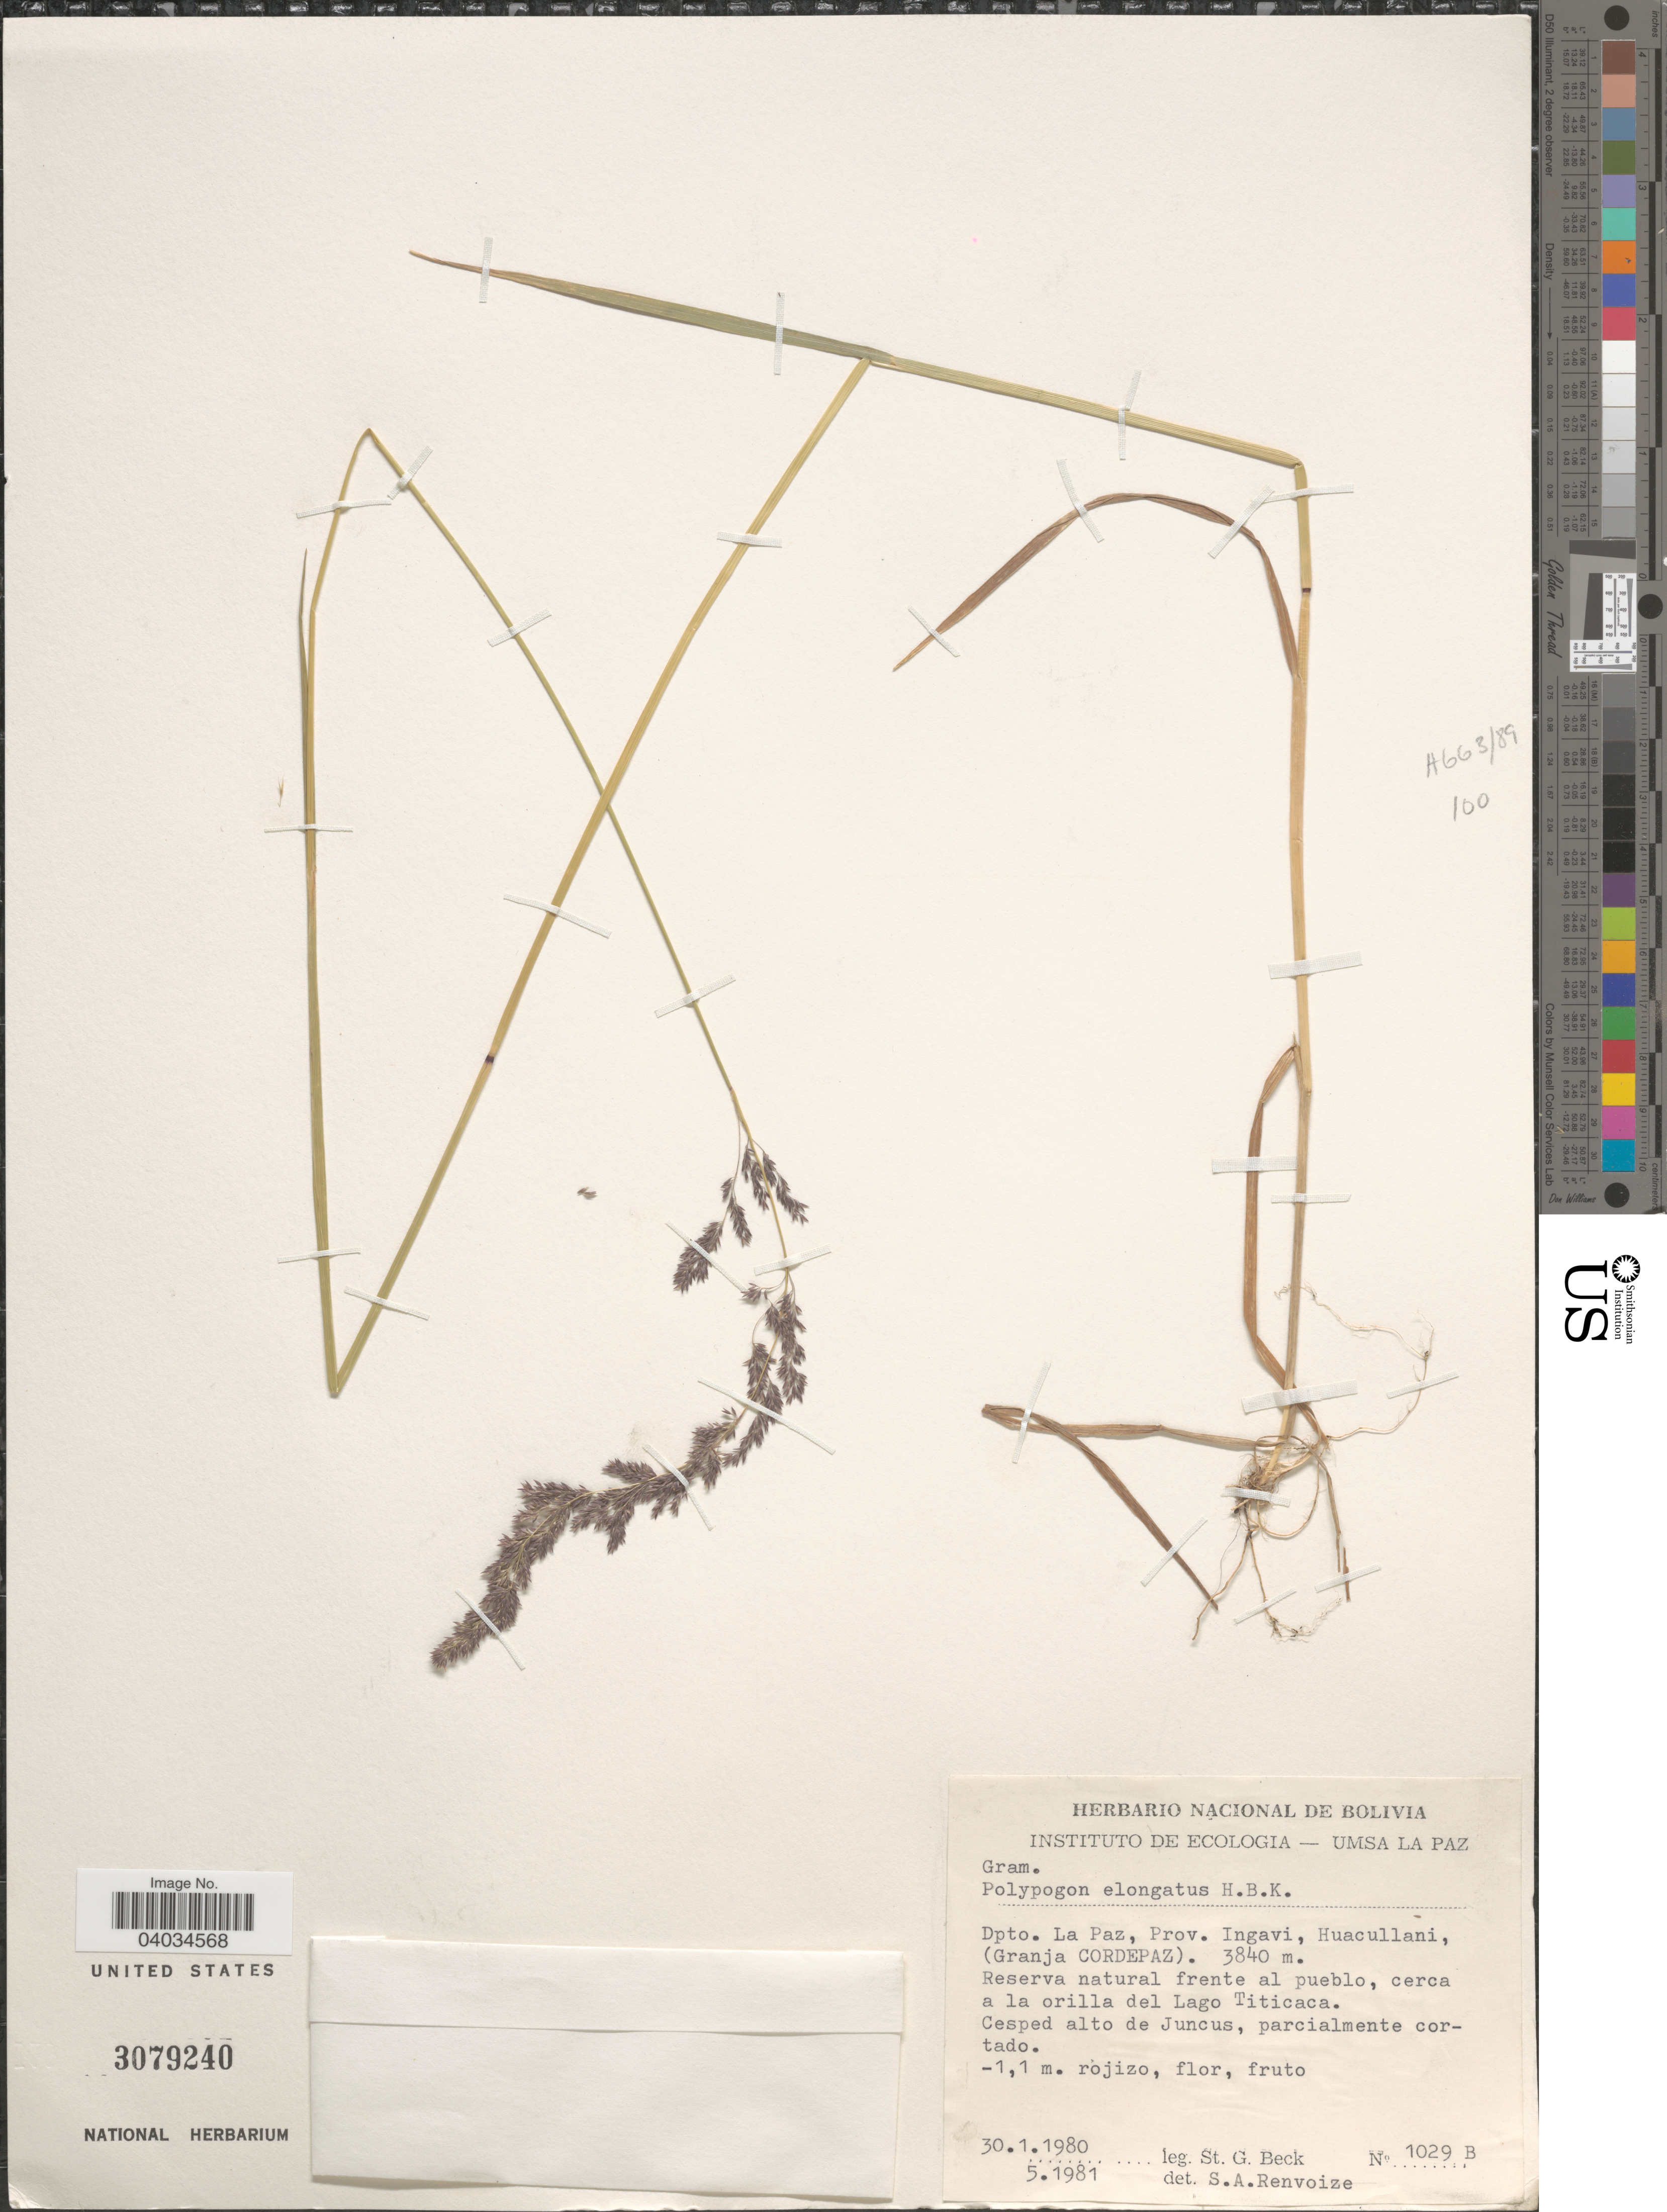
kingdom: Plantae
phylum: Tracheophyta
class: Liliopsida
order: Poales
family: Poaceae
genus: Polypogon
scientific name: Polypogon sp.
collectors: S. G. Beck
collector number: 1029B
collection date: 1980-01-30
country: Bolivia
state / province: La Paz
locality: Dpto. La Paz, Prov. Ingavi, Huacullani, (Granja Cordepaz). Reserva natural frente al pueblo, cerca a la orilla del Lago Titicaca.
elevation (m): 3840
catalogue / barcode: US 3079240